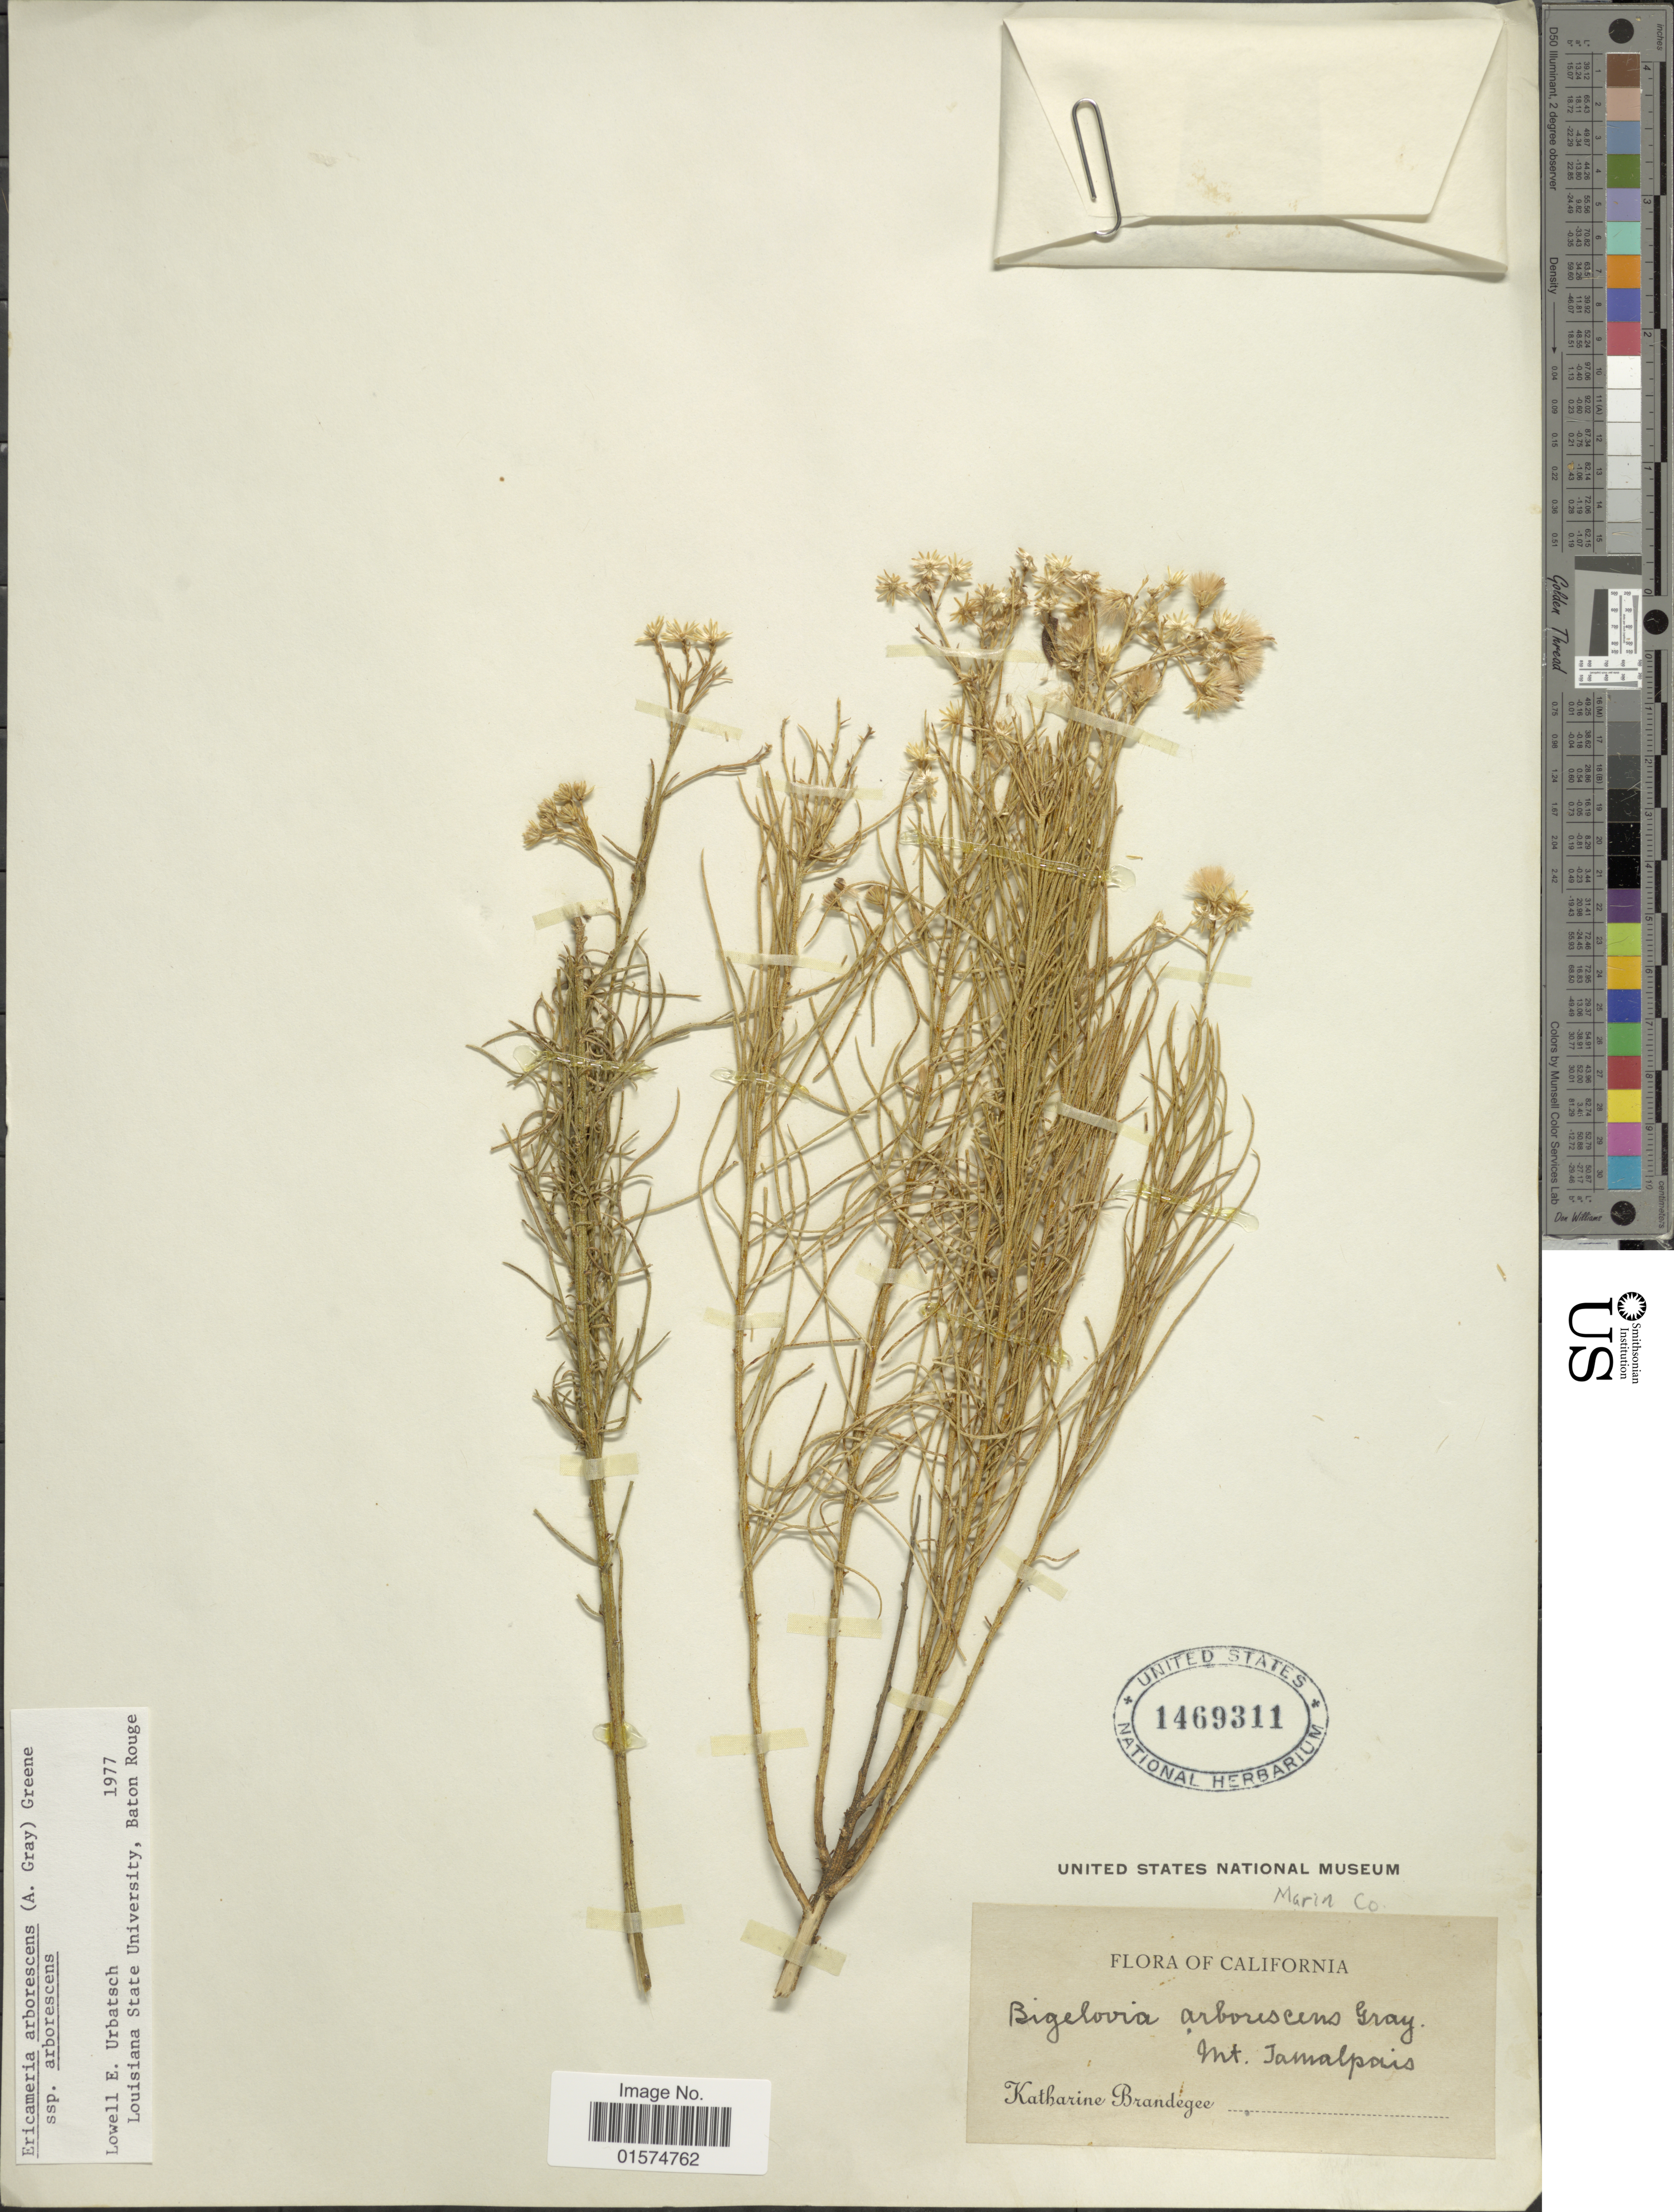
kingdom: Plantae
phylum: Tracheophyta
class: Magnoliopsida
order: Asterales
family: Asteraceae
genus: Ericameria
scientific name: Ericameria arborescens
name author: (A. Gray) Greene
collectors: M. K. Brandegee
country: United States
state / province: California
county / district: Marin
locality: Mt. Tamalpais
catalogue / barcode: US 1469311